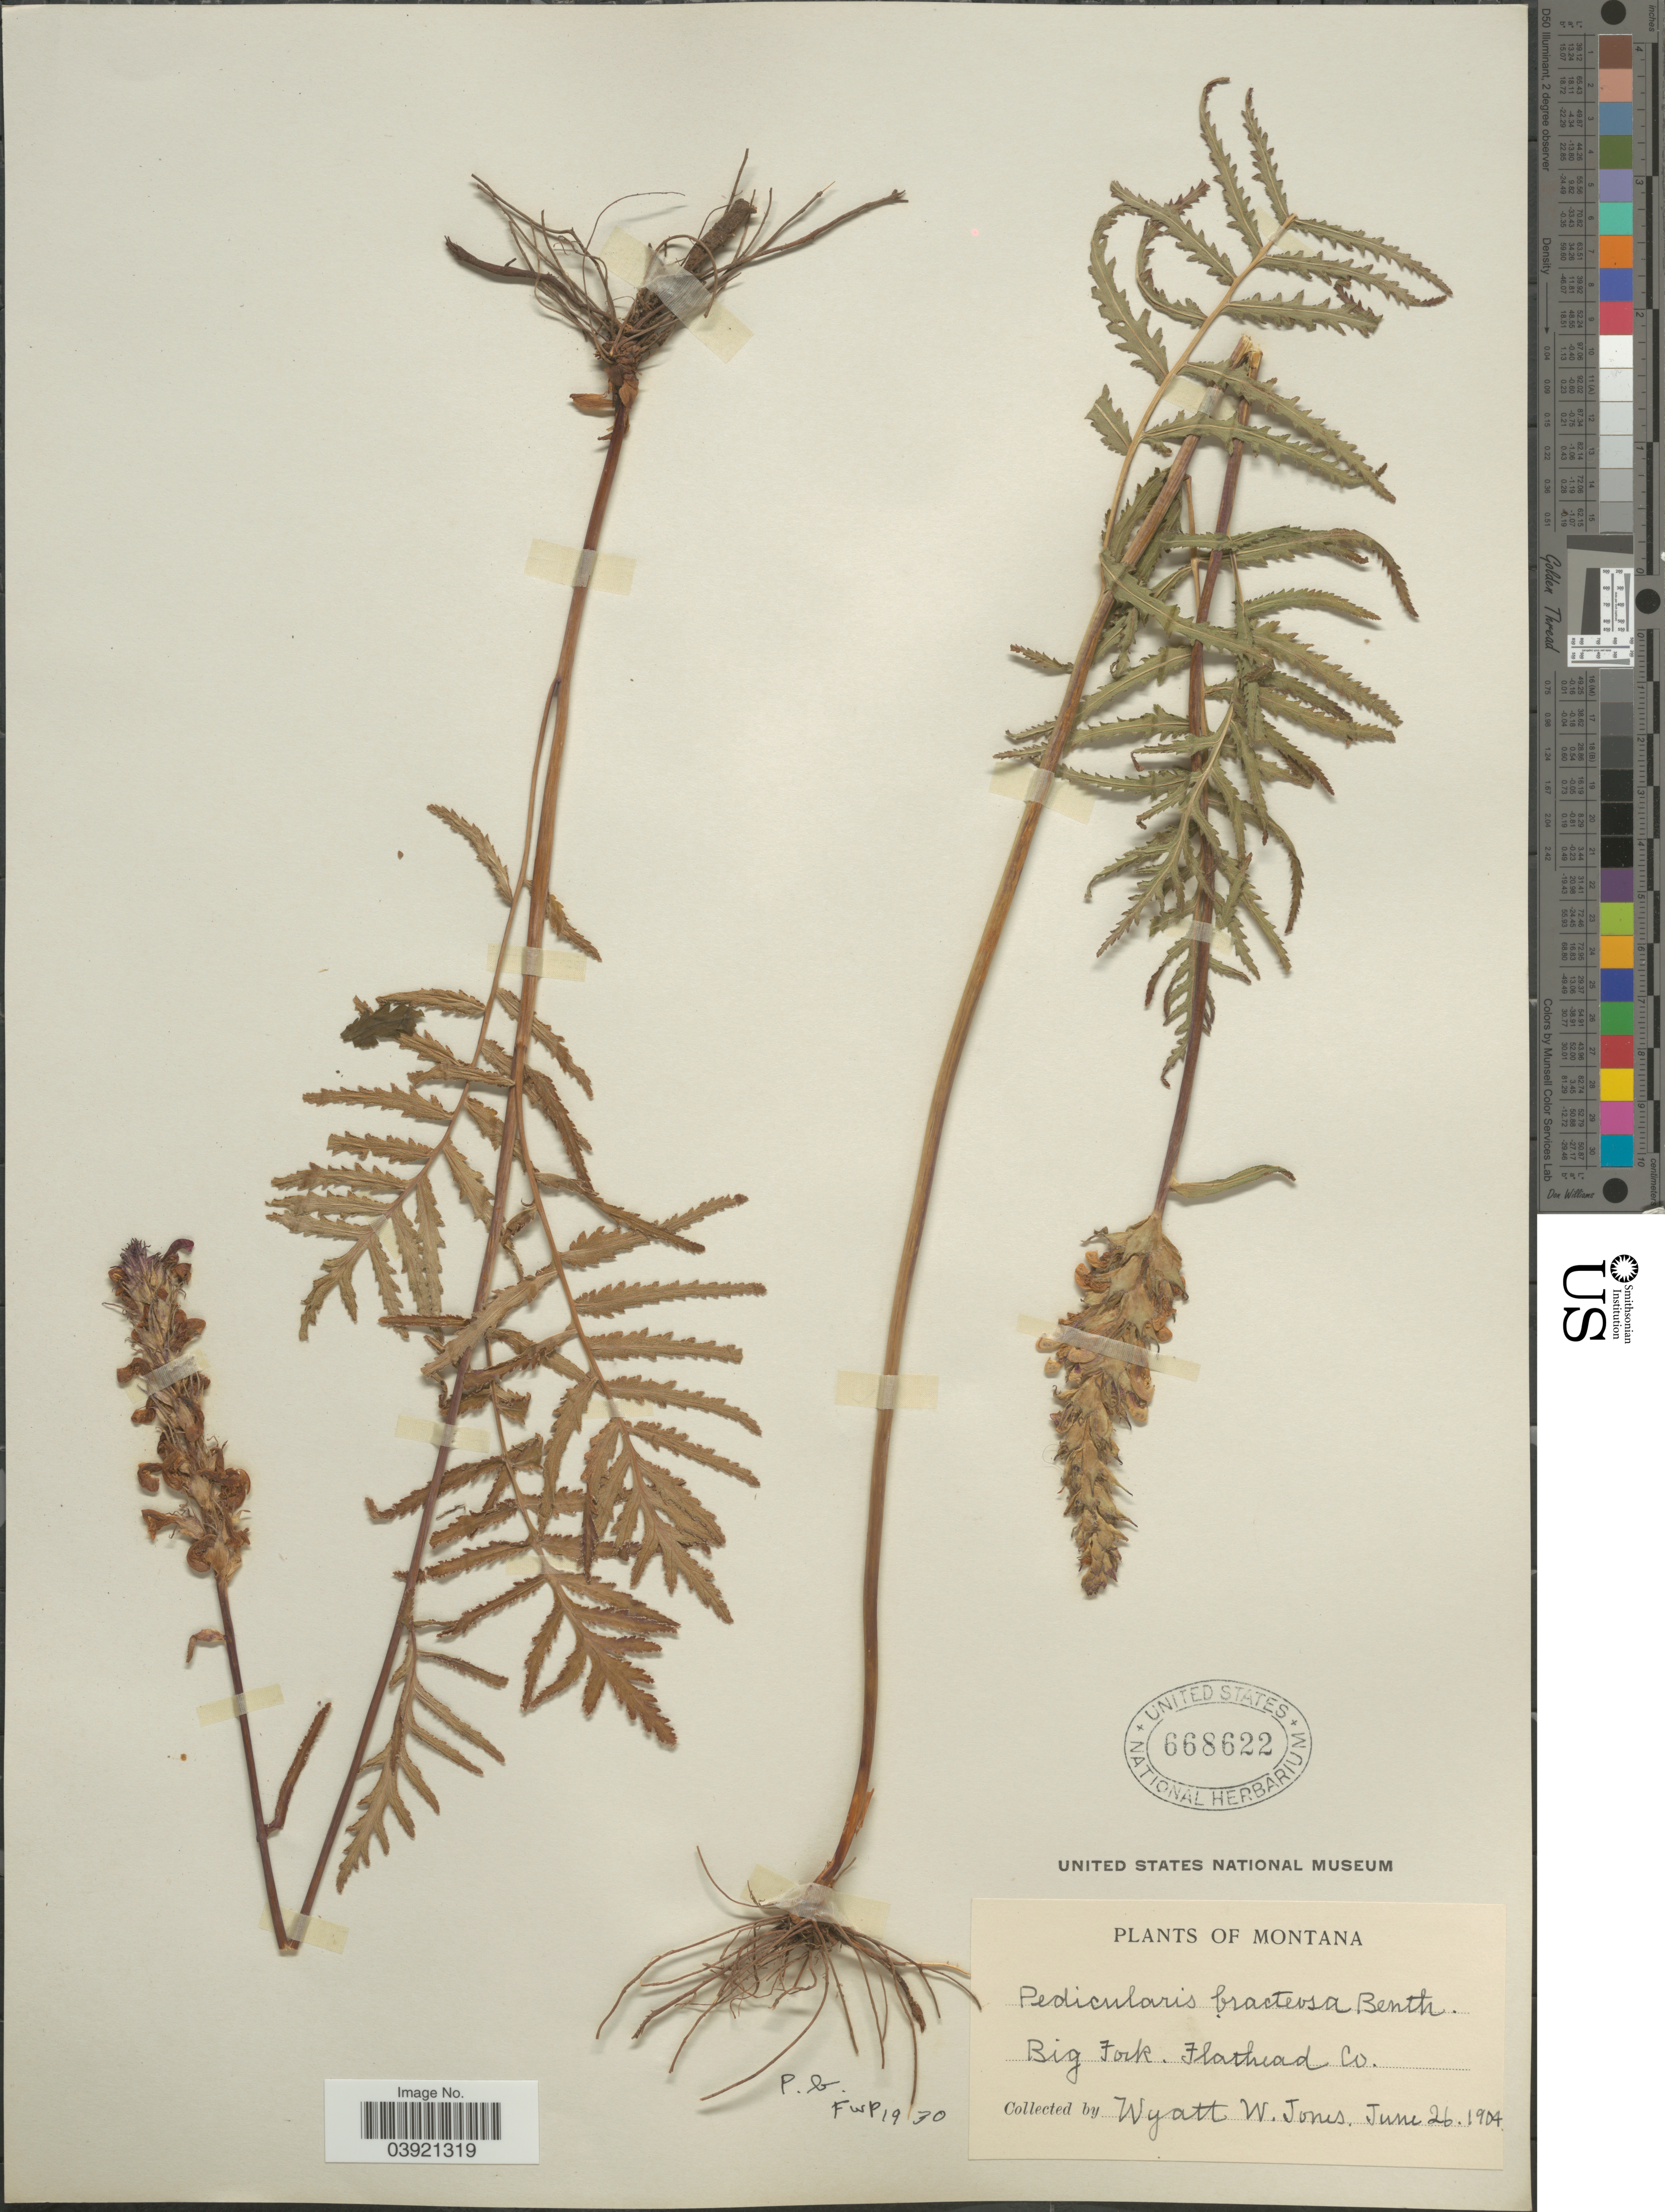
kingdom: Plantae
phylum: Tracheophyta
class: Magnoliopsida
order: Lamiales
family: Orobanchaceae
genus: Pedicularis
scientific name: Pedicularis bracteosa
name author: Benth.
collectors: W. W. Jones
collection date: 1904-06-26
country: United States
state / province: Montana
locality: Big Fork. Flathead Co.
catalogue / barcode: US 668622